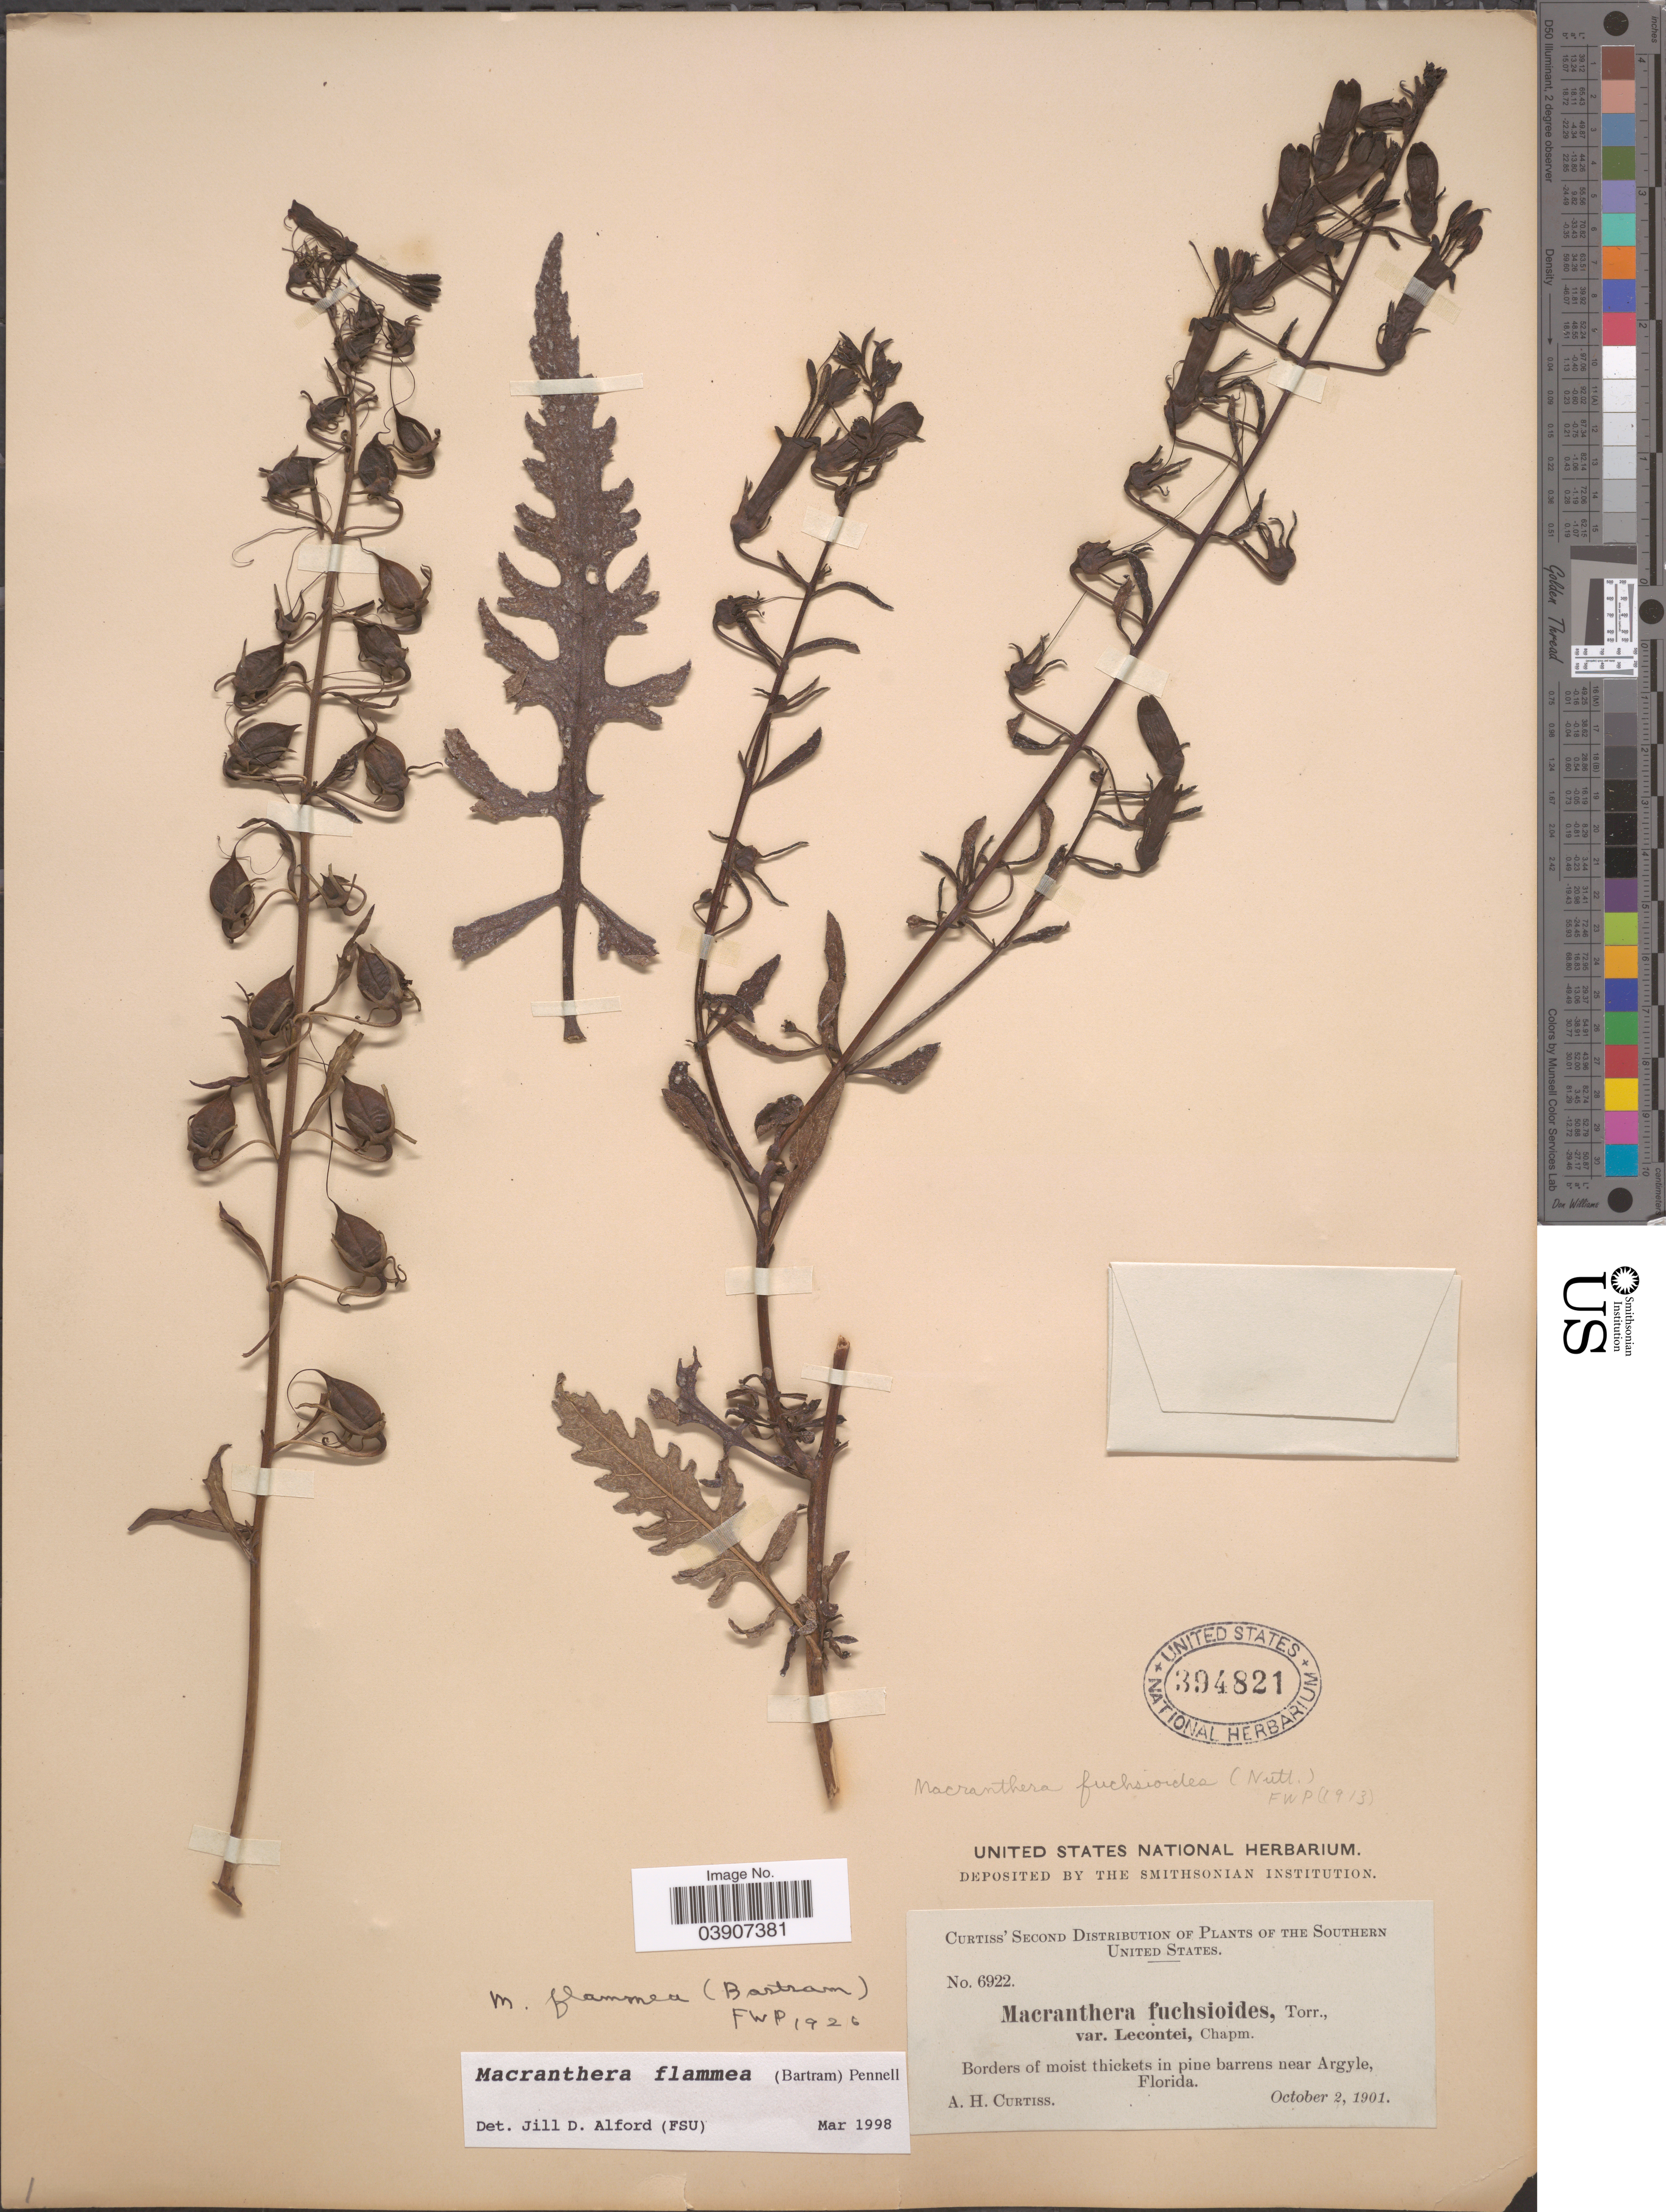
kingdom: Plantae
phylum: Tracheophyta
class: Magnoliopsida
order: Lamiales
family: Orobanchaceae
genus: Macranthera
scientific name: Macranthera flammea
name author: Pennell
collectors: A. H. Curtiss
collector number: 6922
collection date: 1901-10-02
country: United States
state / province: Florida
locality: Southern United States. Borders of moist thickets in pine barrens near Argyle.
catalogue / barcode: US 394821